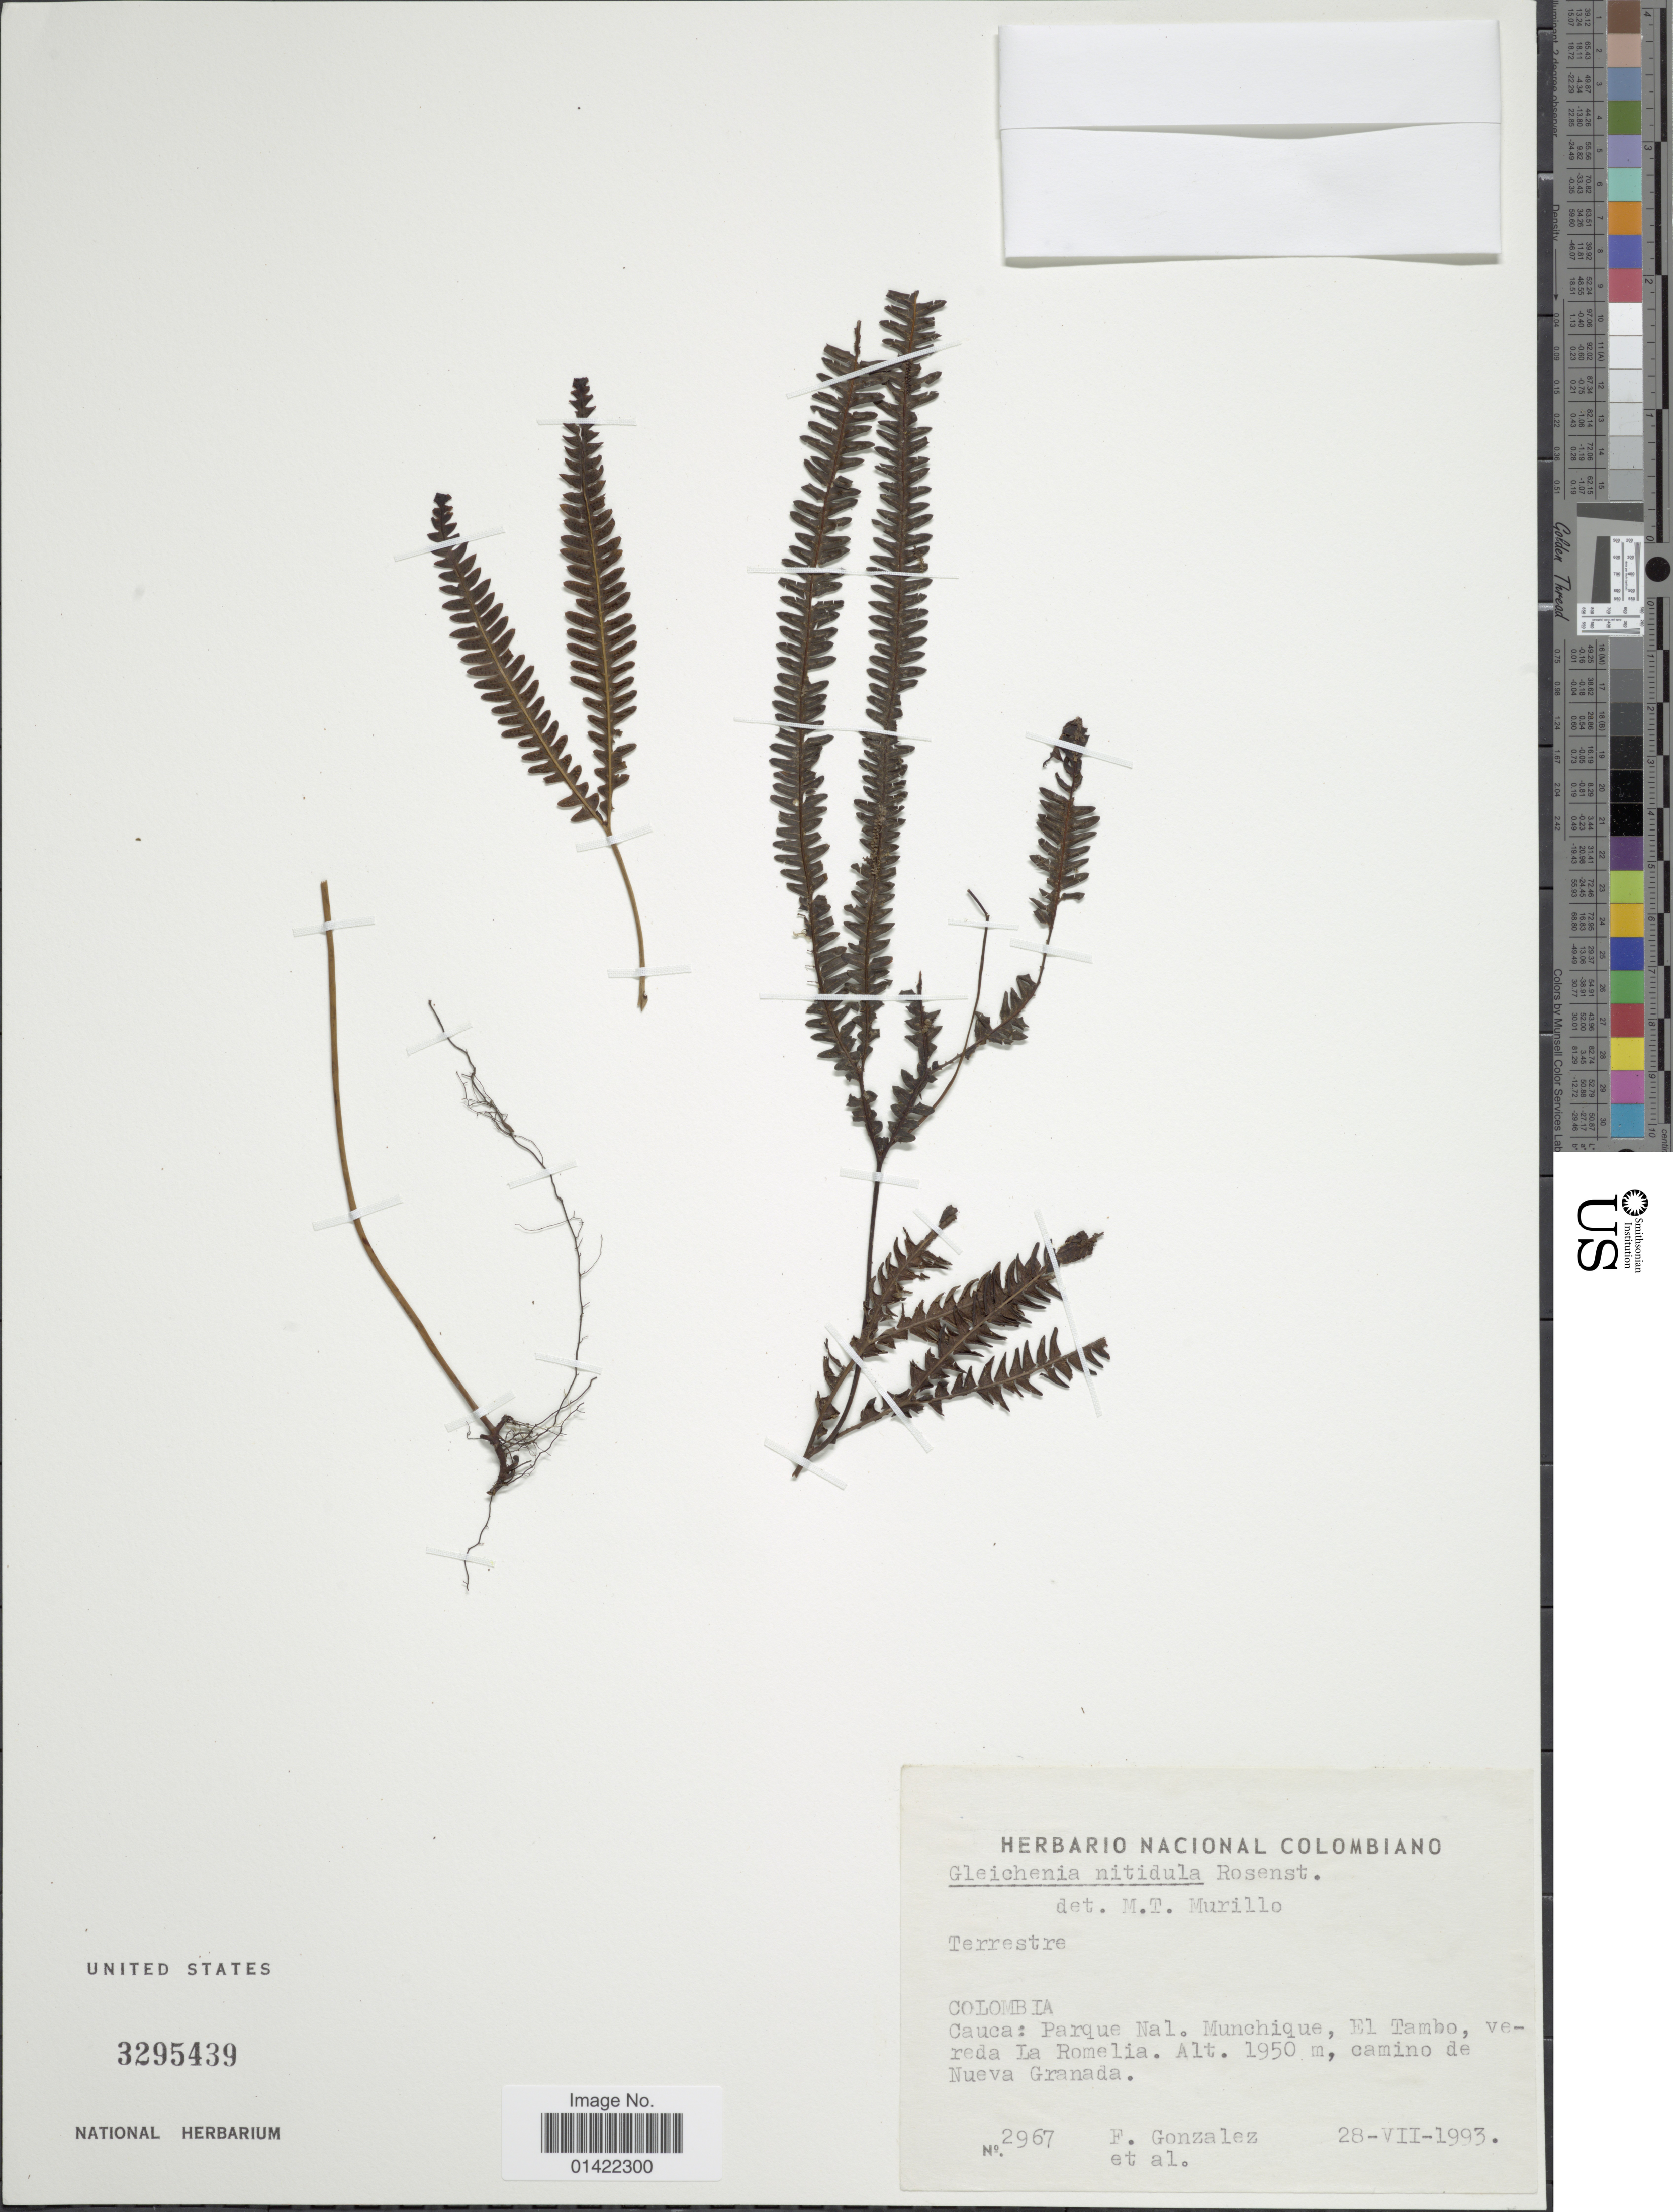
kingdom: Plantae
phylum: Tracheophyta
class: Polypodiopsida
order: Gleicheniales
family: Gleicheniaceae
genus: Sticherus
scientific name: Sticherus hypoleucus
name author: (Sodiro) Copel.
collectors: F. Gonzalez & et al.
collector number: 2967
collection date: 1993-07-28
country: Colombia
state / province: Cauca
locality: Parque Nal. Munchique, El Tambo, vereda La Romelia, camino de Nueva Granada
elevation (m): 1950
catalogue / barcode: US 3295439